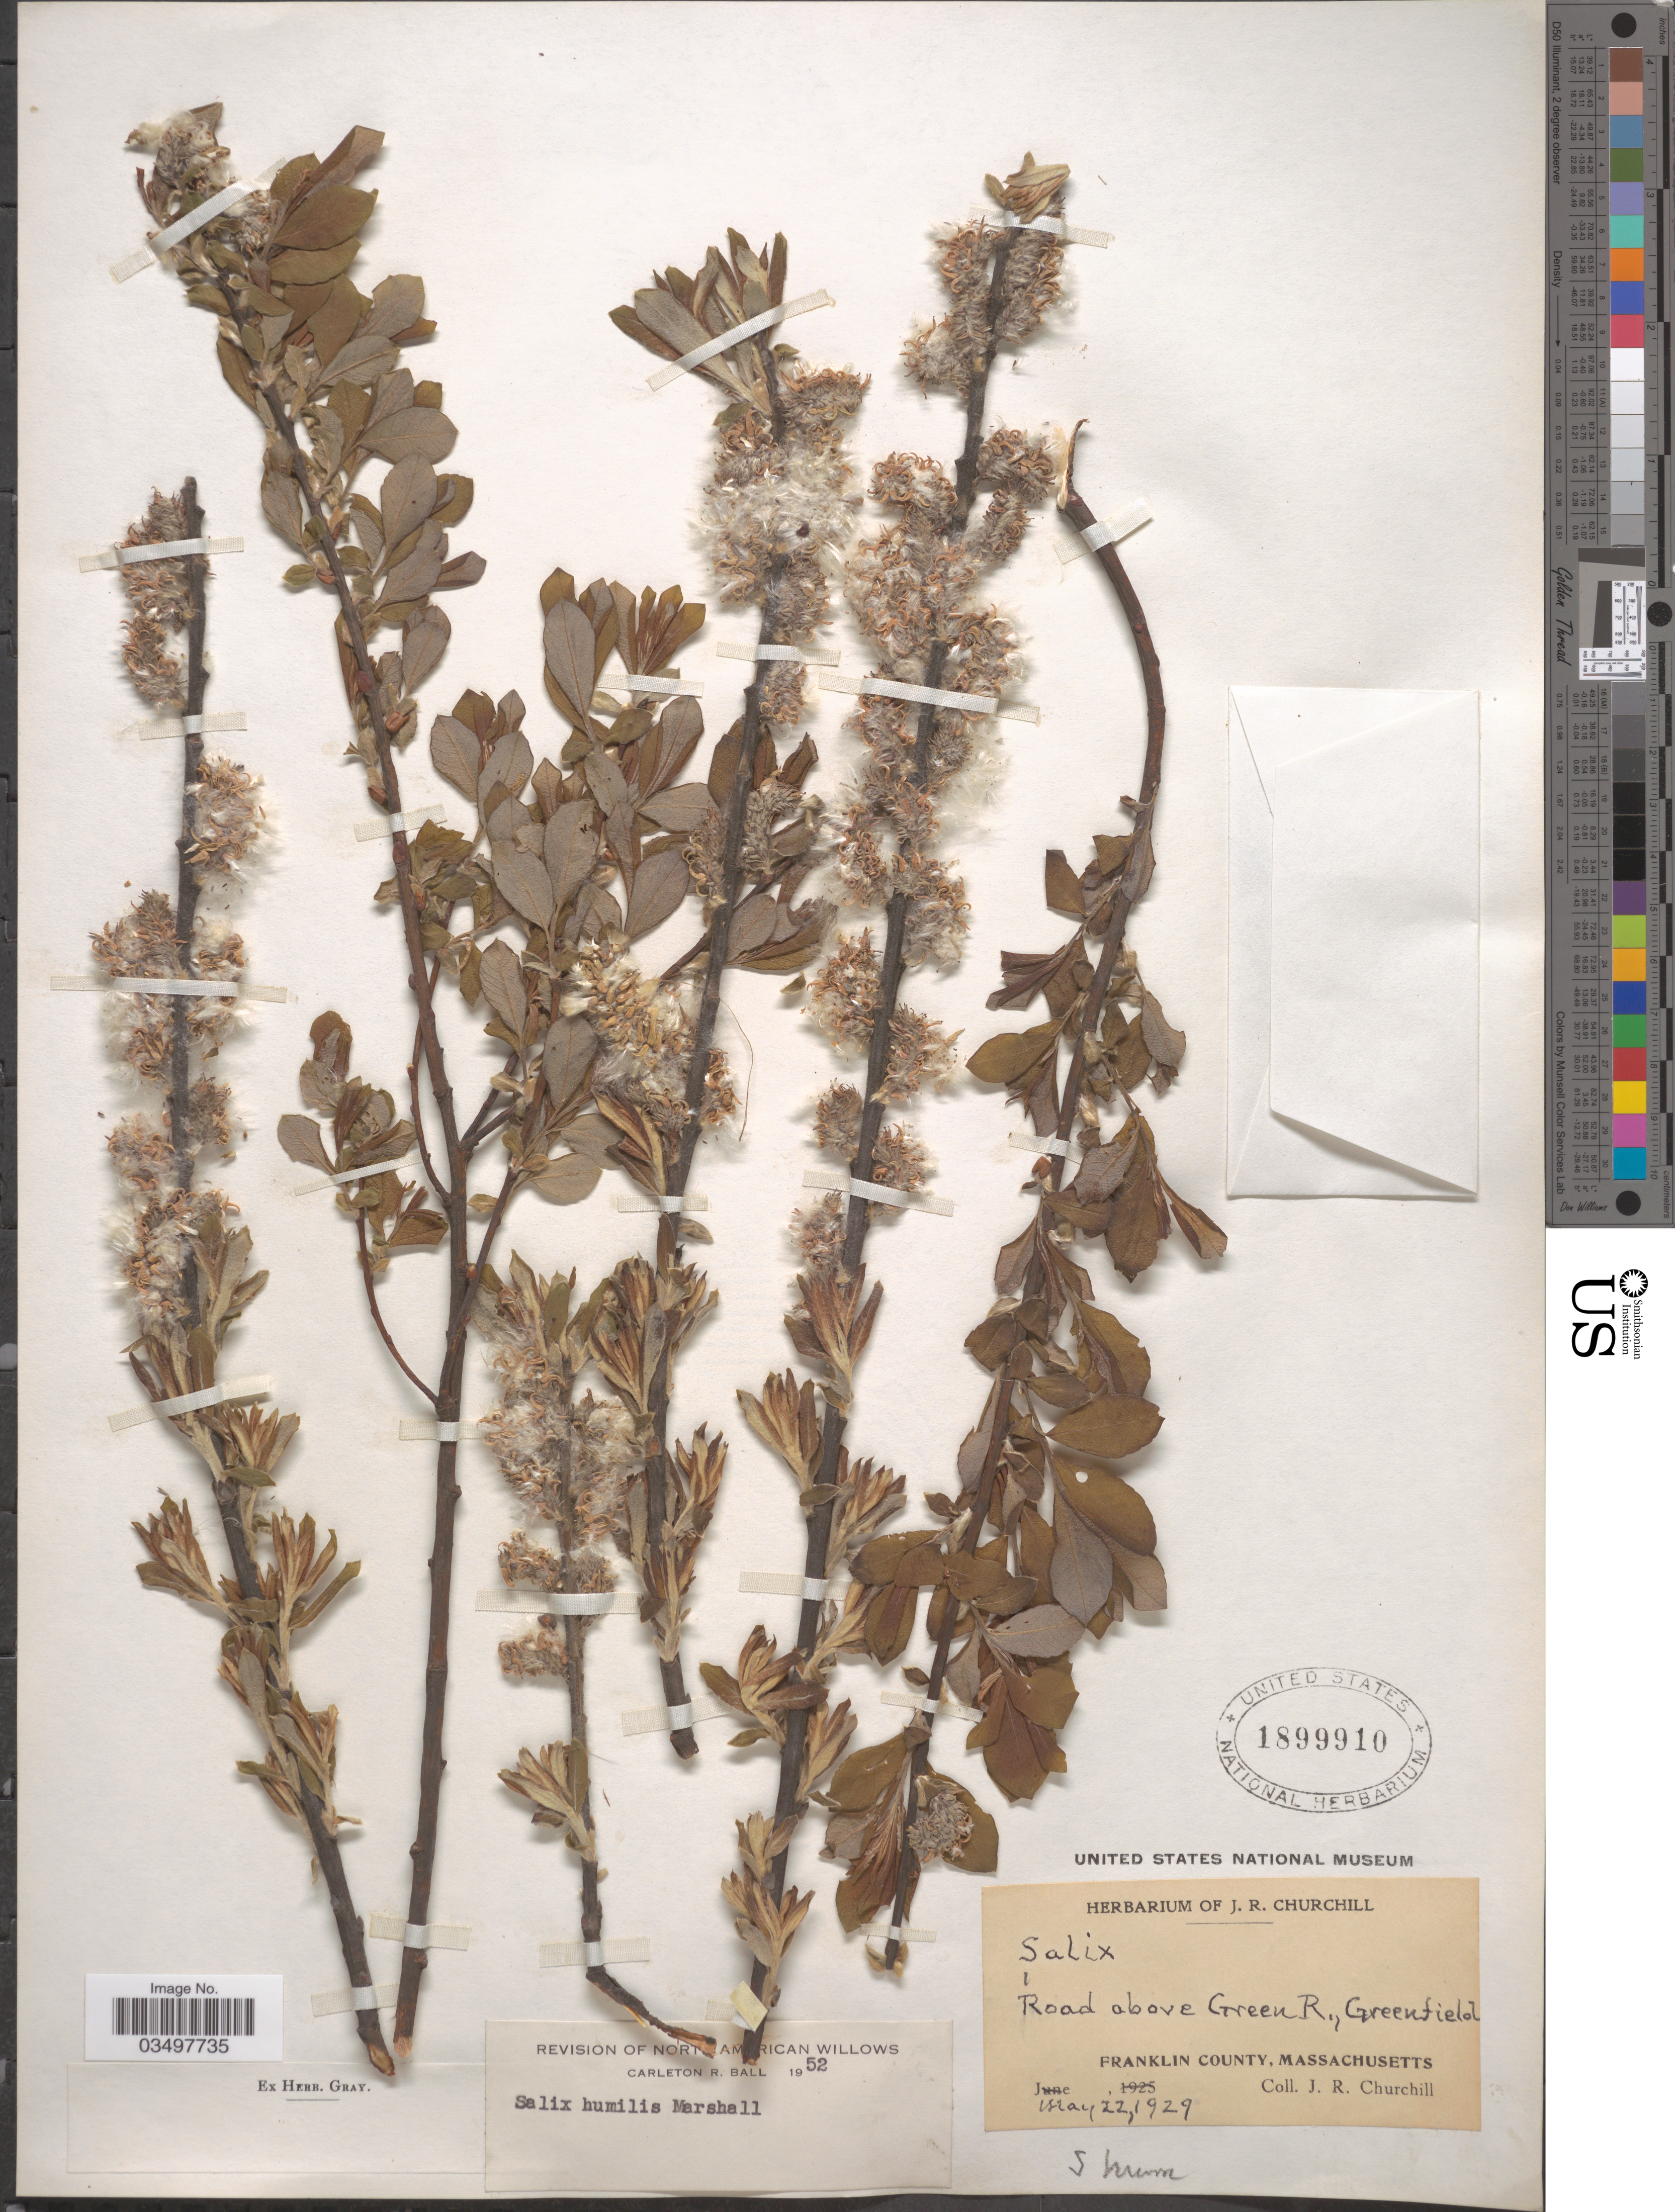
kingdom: Plantae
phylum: Tracheophyta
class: Magnoliopsida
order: Malpighiales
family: Salicaceae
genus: Salix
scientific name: Salix humilis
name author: Marshall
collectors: J. Churchill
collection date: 1929-05-22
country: United States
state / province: Massachusetts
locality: Road above Green R., Greenfield. Franklin County.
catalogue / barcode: US 1899910